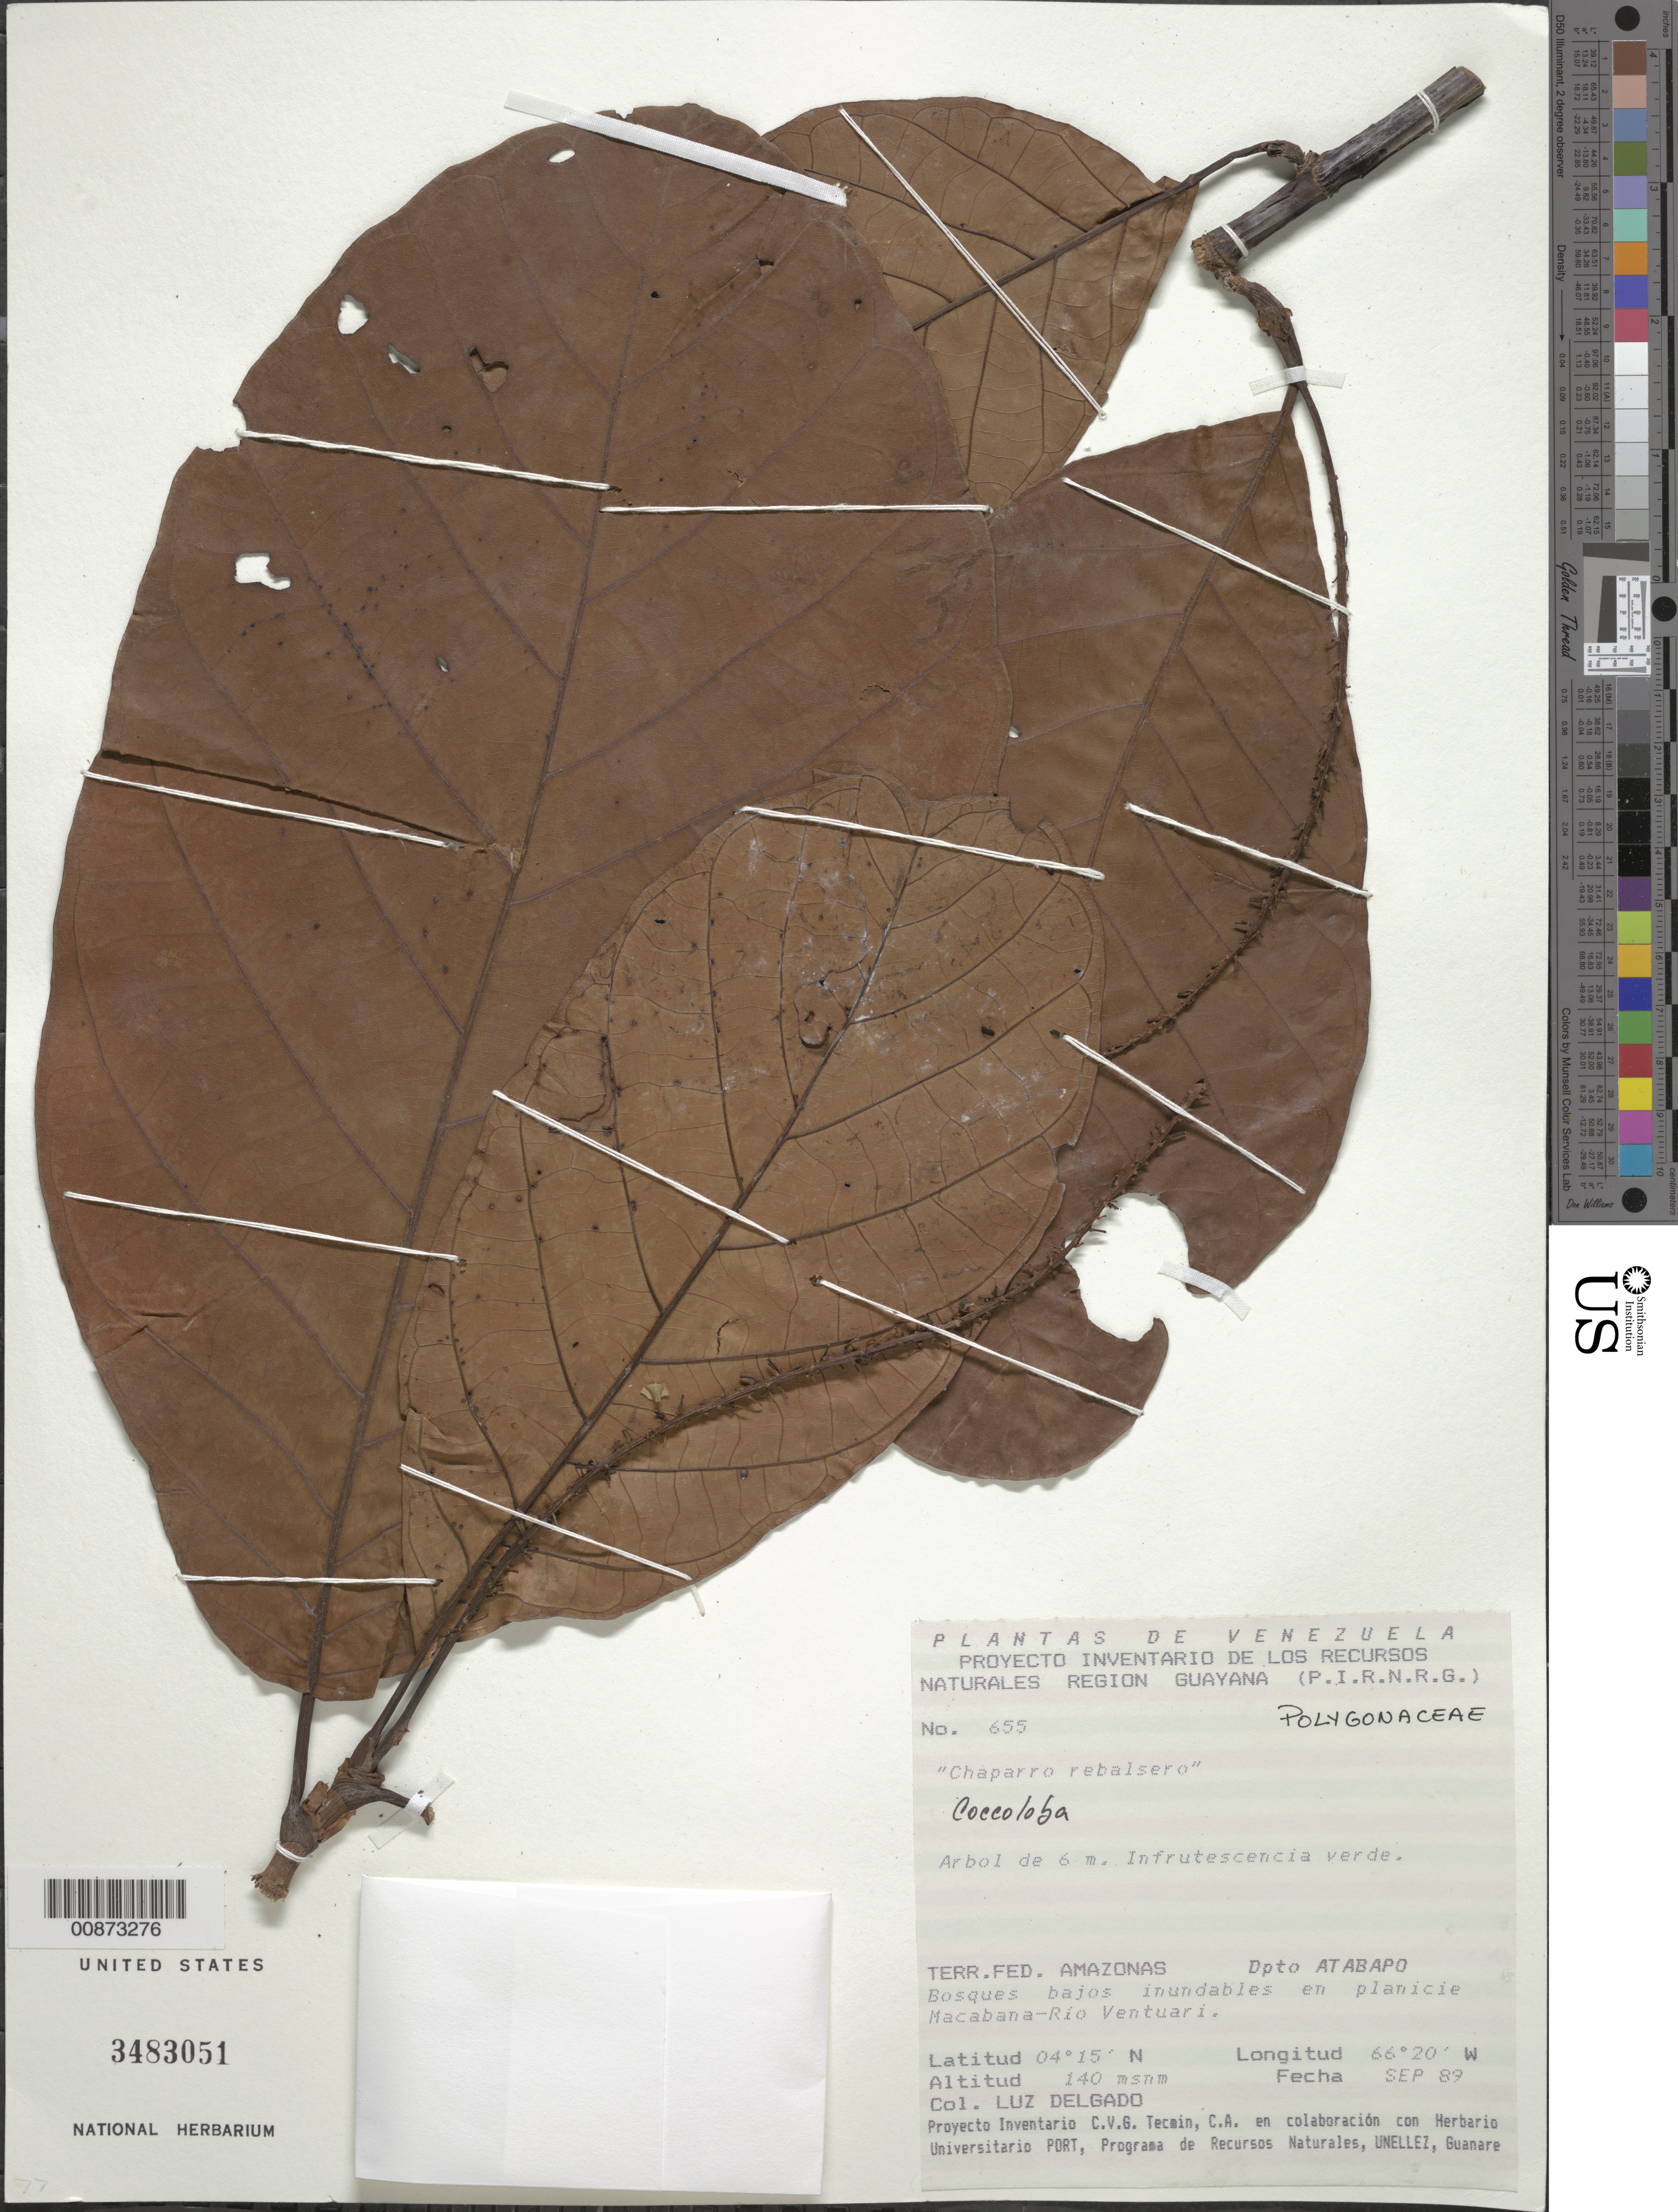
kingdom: Plantae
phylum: Tracheophyta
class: Magnoliopsida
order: Caryophyllales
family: Polygonaceae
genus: Coccoloba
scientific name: Coccoloba sp.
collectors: L. Delgado V.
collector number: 655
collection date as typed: Sep-89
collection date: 1989-09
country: Venezuela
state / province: Amazonas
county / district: Atabapo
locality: Macabana-Río Ventuari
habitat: Bosques bajos inundables en planicie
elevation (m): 140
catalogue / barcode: US 3483051